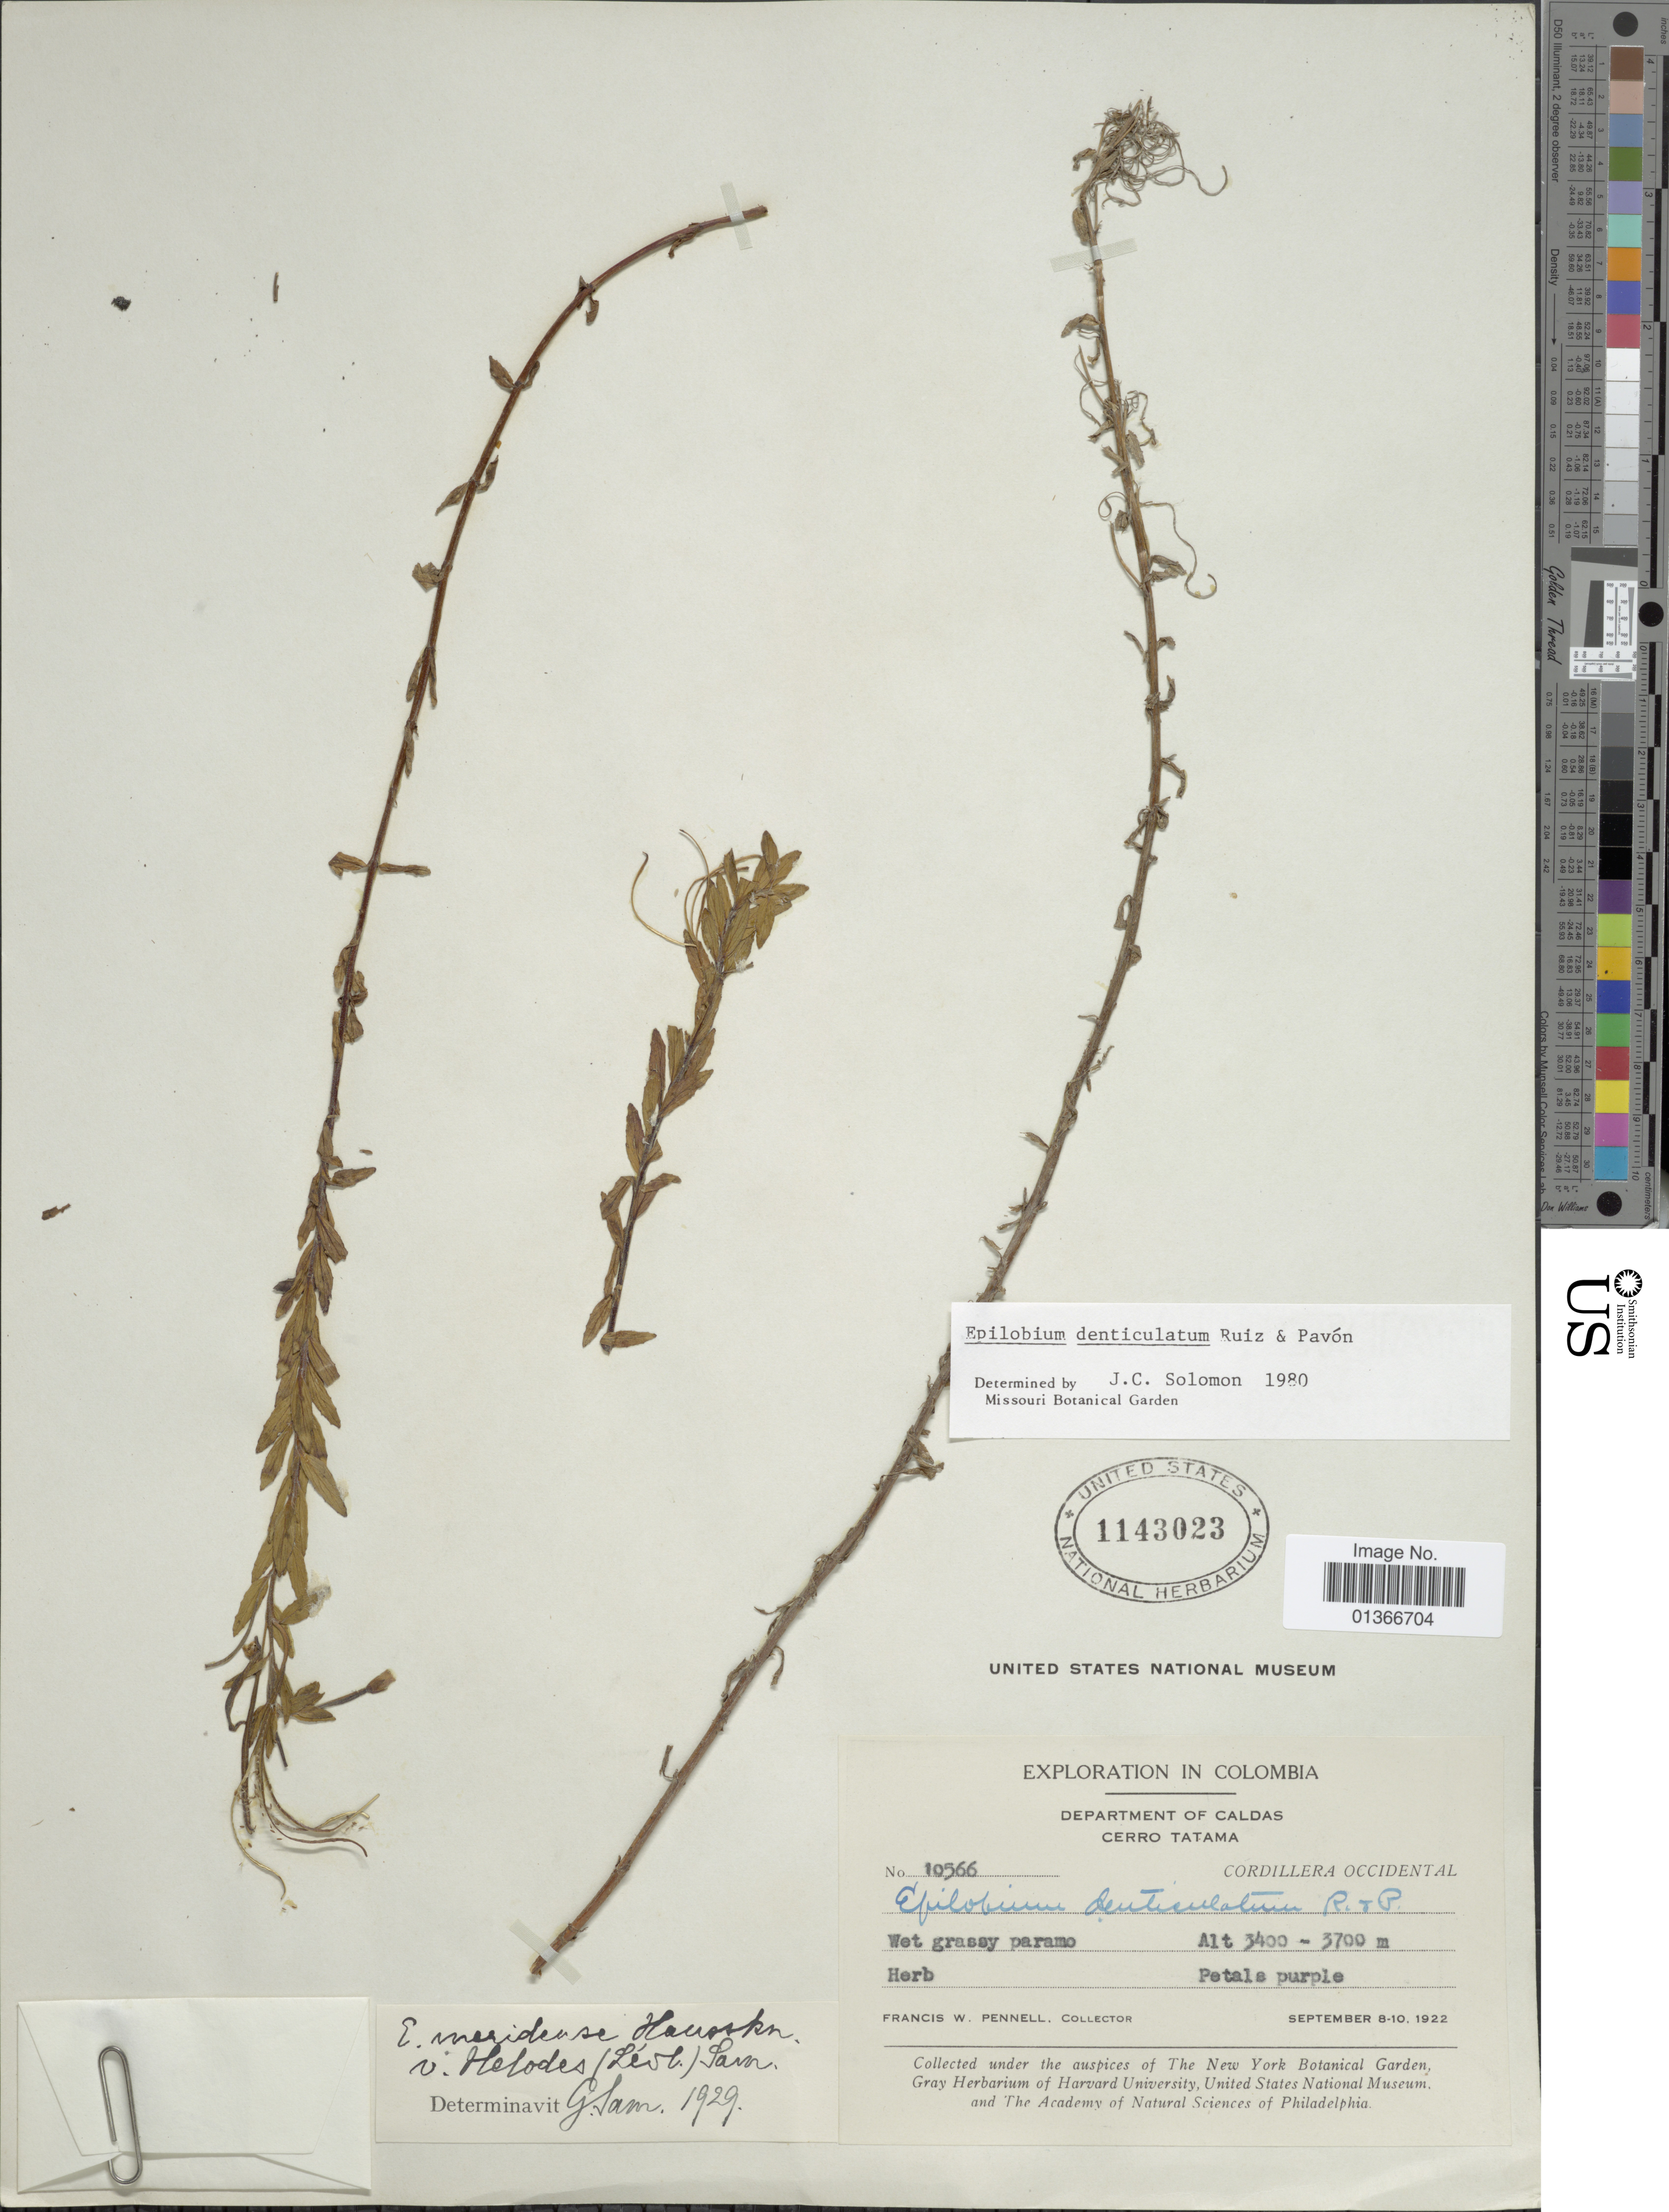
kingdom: Plantae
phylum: Tracheophyta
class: Magnoliopsida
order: Myrtales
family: Onagraceae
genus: Epilobium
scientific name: Epilobium denticulatum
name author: Ruiz & Pav.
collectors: F. W. Pennell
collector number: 10566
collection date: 1922-09-08/1922-09-10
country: Colombia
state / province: Caldas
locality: Cerro Tatama. Cordillera Occidental.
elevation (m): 3400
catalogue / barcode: US 1143023